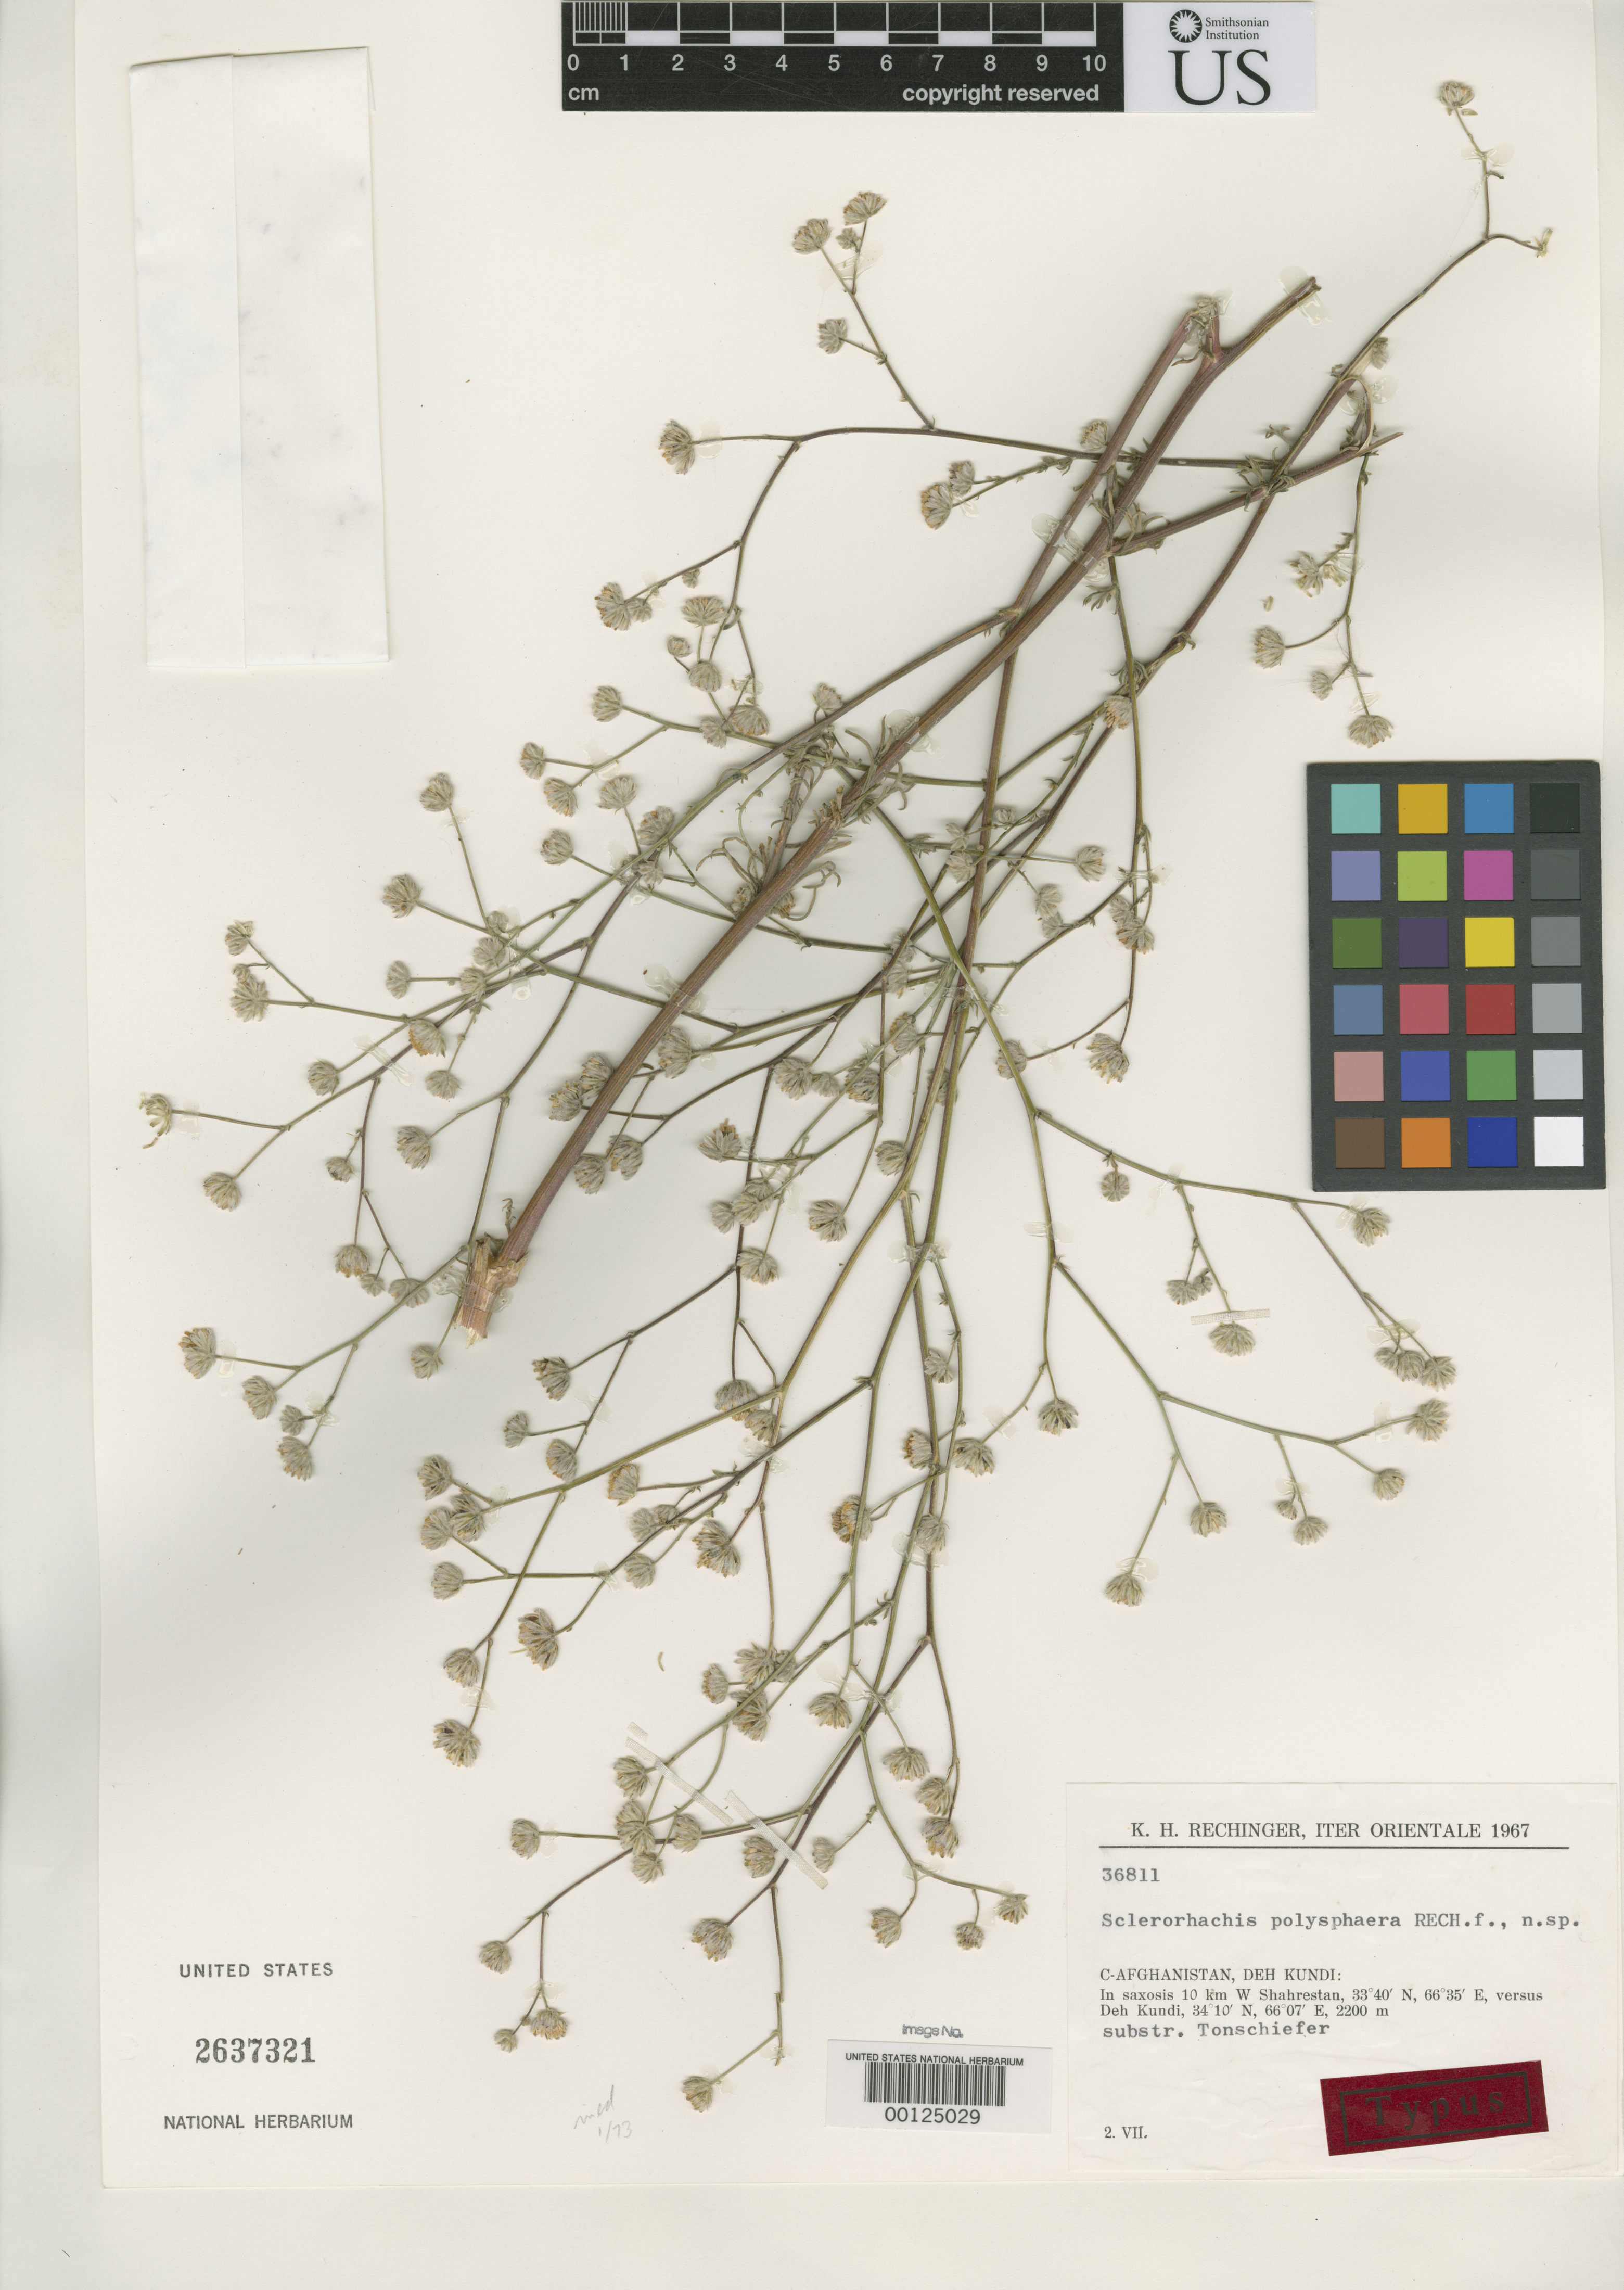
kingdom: Plantae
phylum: Tracheophyta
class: Magnoliopsida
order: Asterales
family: Asteraceae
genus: Sclerorhachis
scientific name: Sclerorhachis polysphaera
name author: Rech. f.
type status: Type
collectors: K. H. Rechinger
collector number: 36811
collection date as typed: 02 Jul 1967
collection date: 1967-07-02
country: Afghanistan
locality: Deh Kundi.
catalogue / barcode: US 2637321